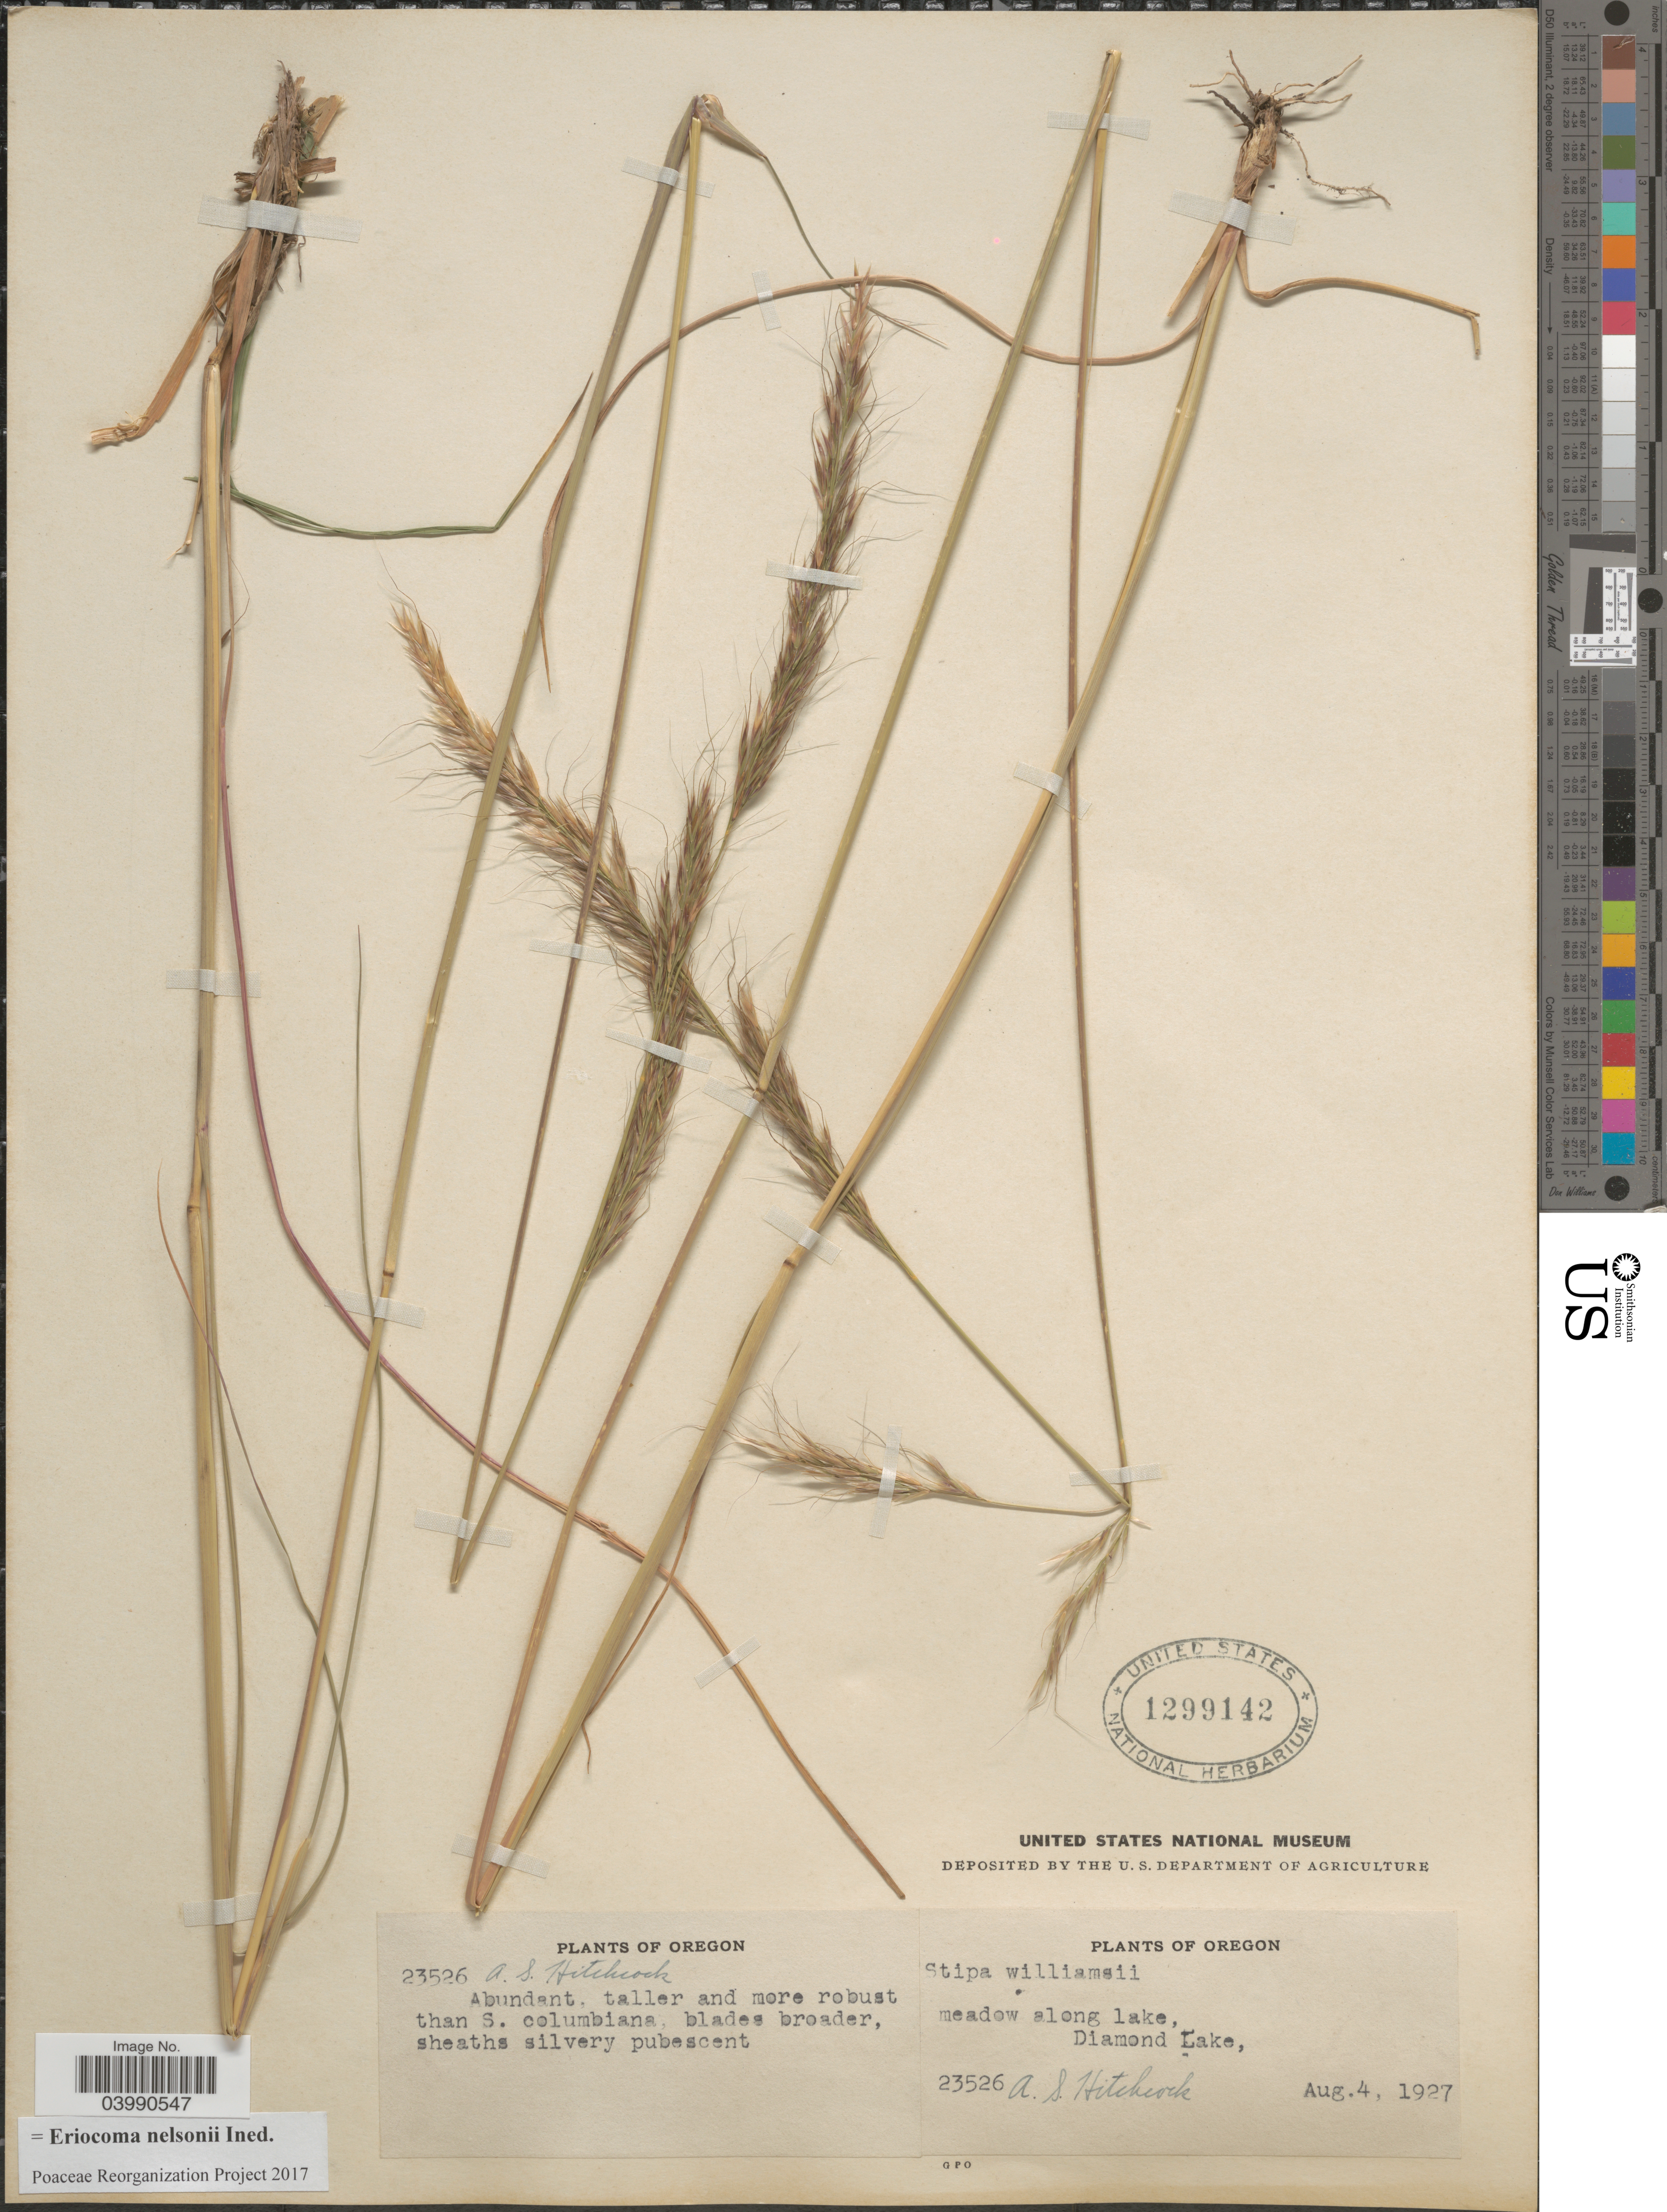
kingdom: Plantae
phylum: Tracheophyta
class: Liliopsida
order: Poales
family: Poaceae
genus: Eriocoma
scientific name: Eriocoma nelsonii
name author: (Scribn.) Romasch.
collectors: A. S. Hitchcock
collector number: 23526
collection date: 1927-08-04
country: United States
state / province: Oregon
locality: Meadow along lake, Diamond Lake.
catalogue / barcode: US 1299142